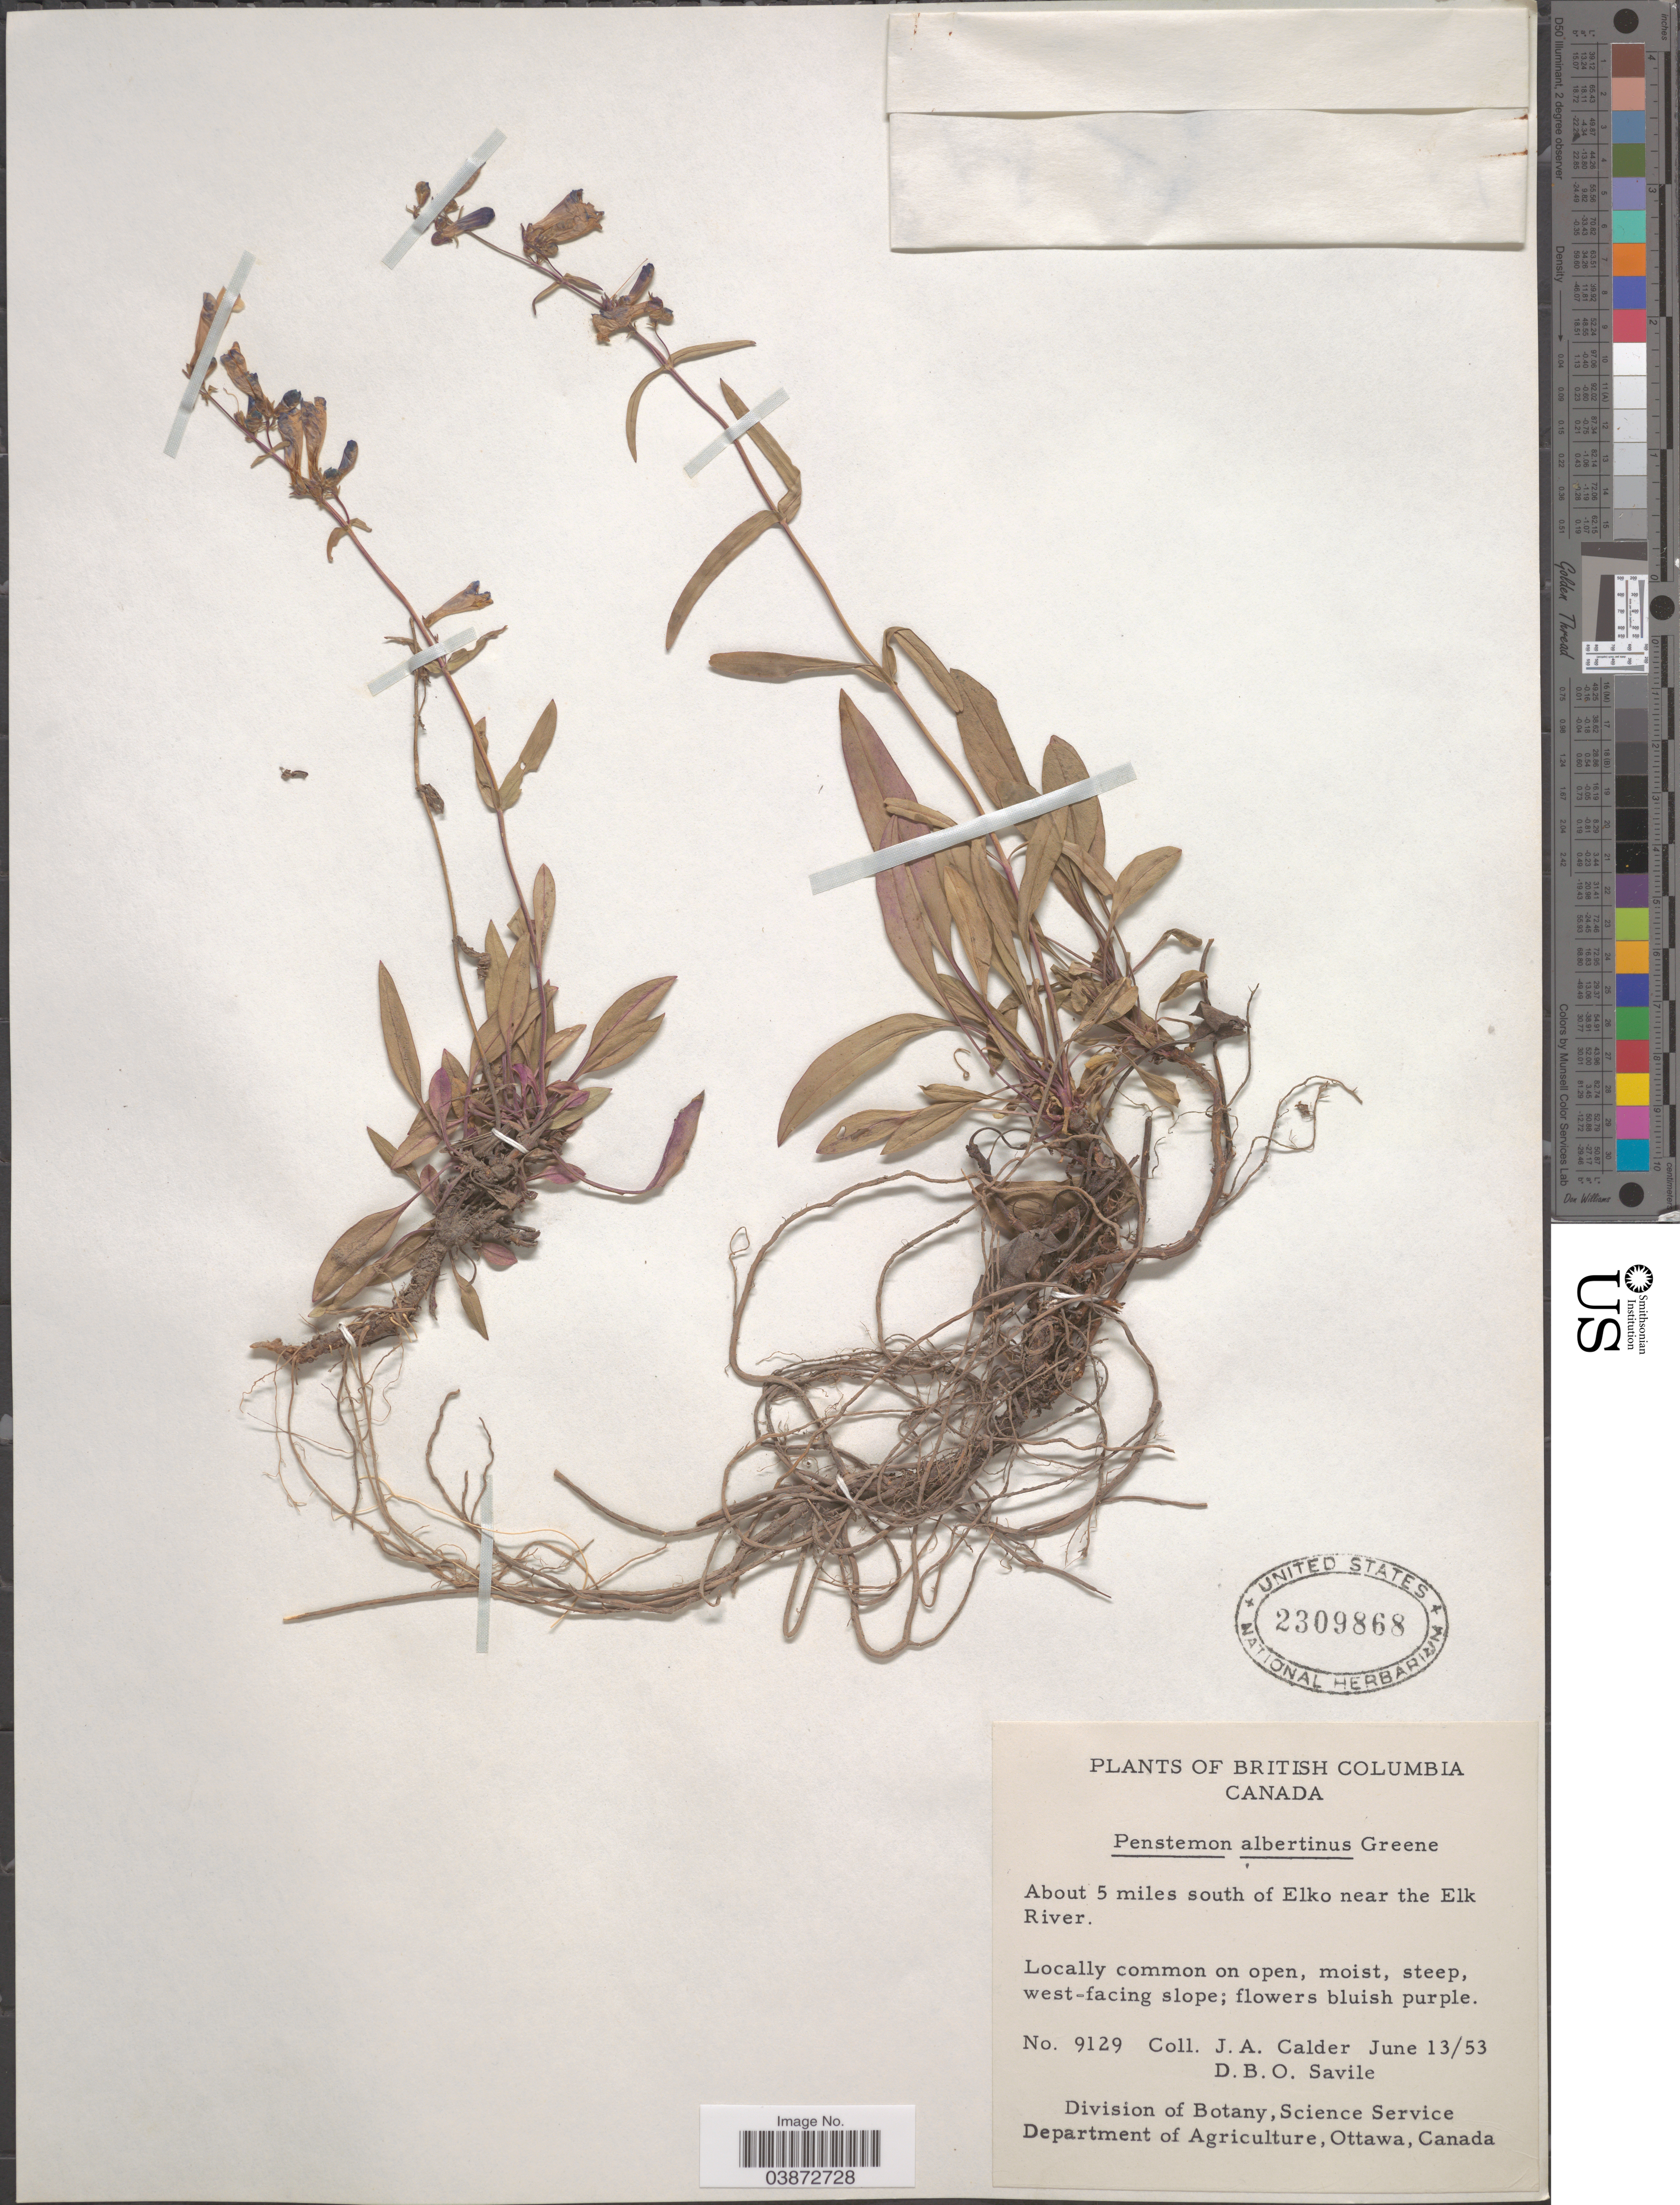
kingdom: Plantae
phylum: Tracheophyta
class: Magnoliopsida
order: Lamiales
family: Plantaginaceae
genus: Penstemon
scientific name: Penstemon albertinus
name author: Greene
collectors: J. A. Calder & D. Savile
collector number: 9129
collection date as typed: Transcribed d/m/y: 13/6/53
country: Canada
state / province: British Columbia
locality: About 5 miles south of Elko near the Elk River.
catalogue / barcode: US 2309868